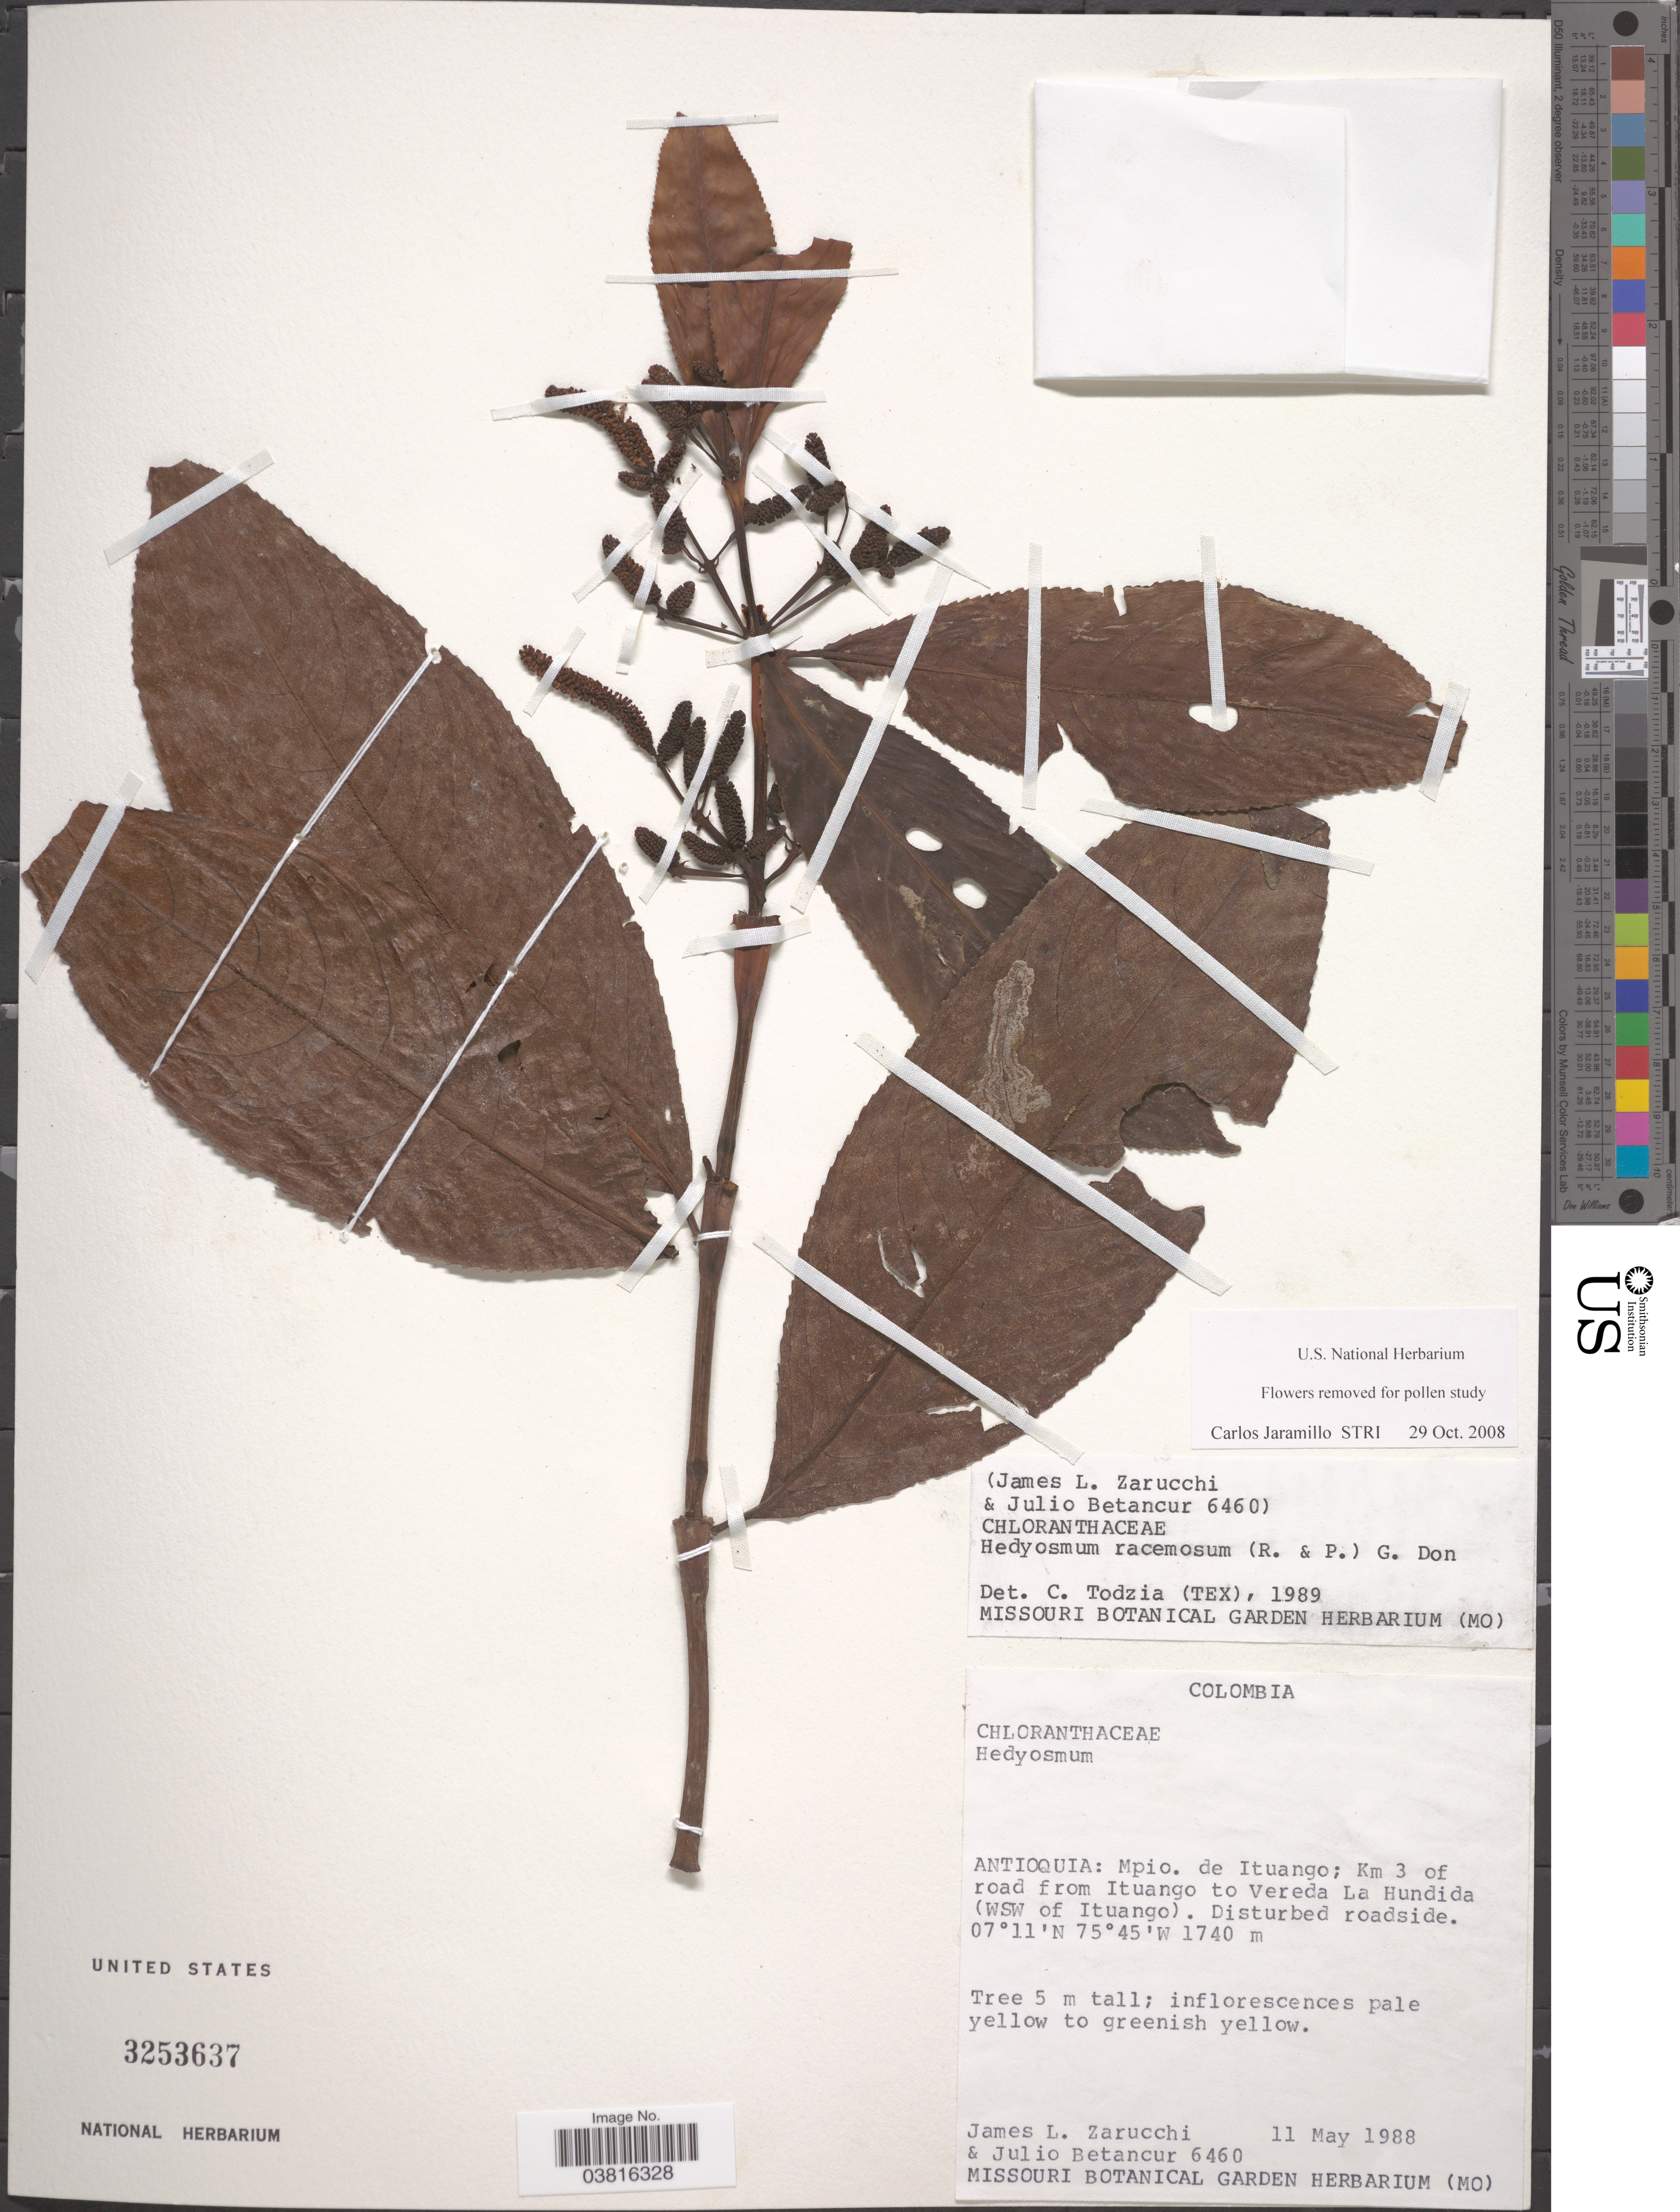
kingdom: Plantae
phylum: Tracheophyta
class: Magnoliopsida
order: Chloranthales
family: Chloranthaceae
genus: Hedyosmum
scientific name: Hedyosmum racemosum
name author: (Ruiz & Pav.) G. Don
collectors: J. L. Zarucchi & J. Betancur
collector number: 6460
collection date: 1988-05-11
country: Colombia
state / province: Antioquia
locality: Mpio. de Ituango; Km 3 of road from Ituango to Vereda La Hundida (WSW of Ituango).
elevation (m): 1740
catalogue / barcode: US 3253637